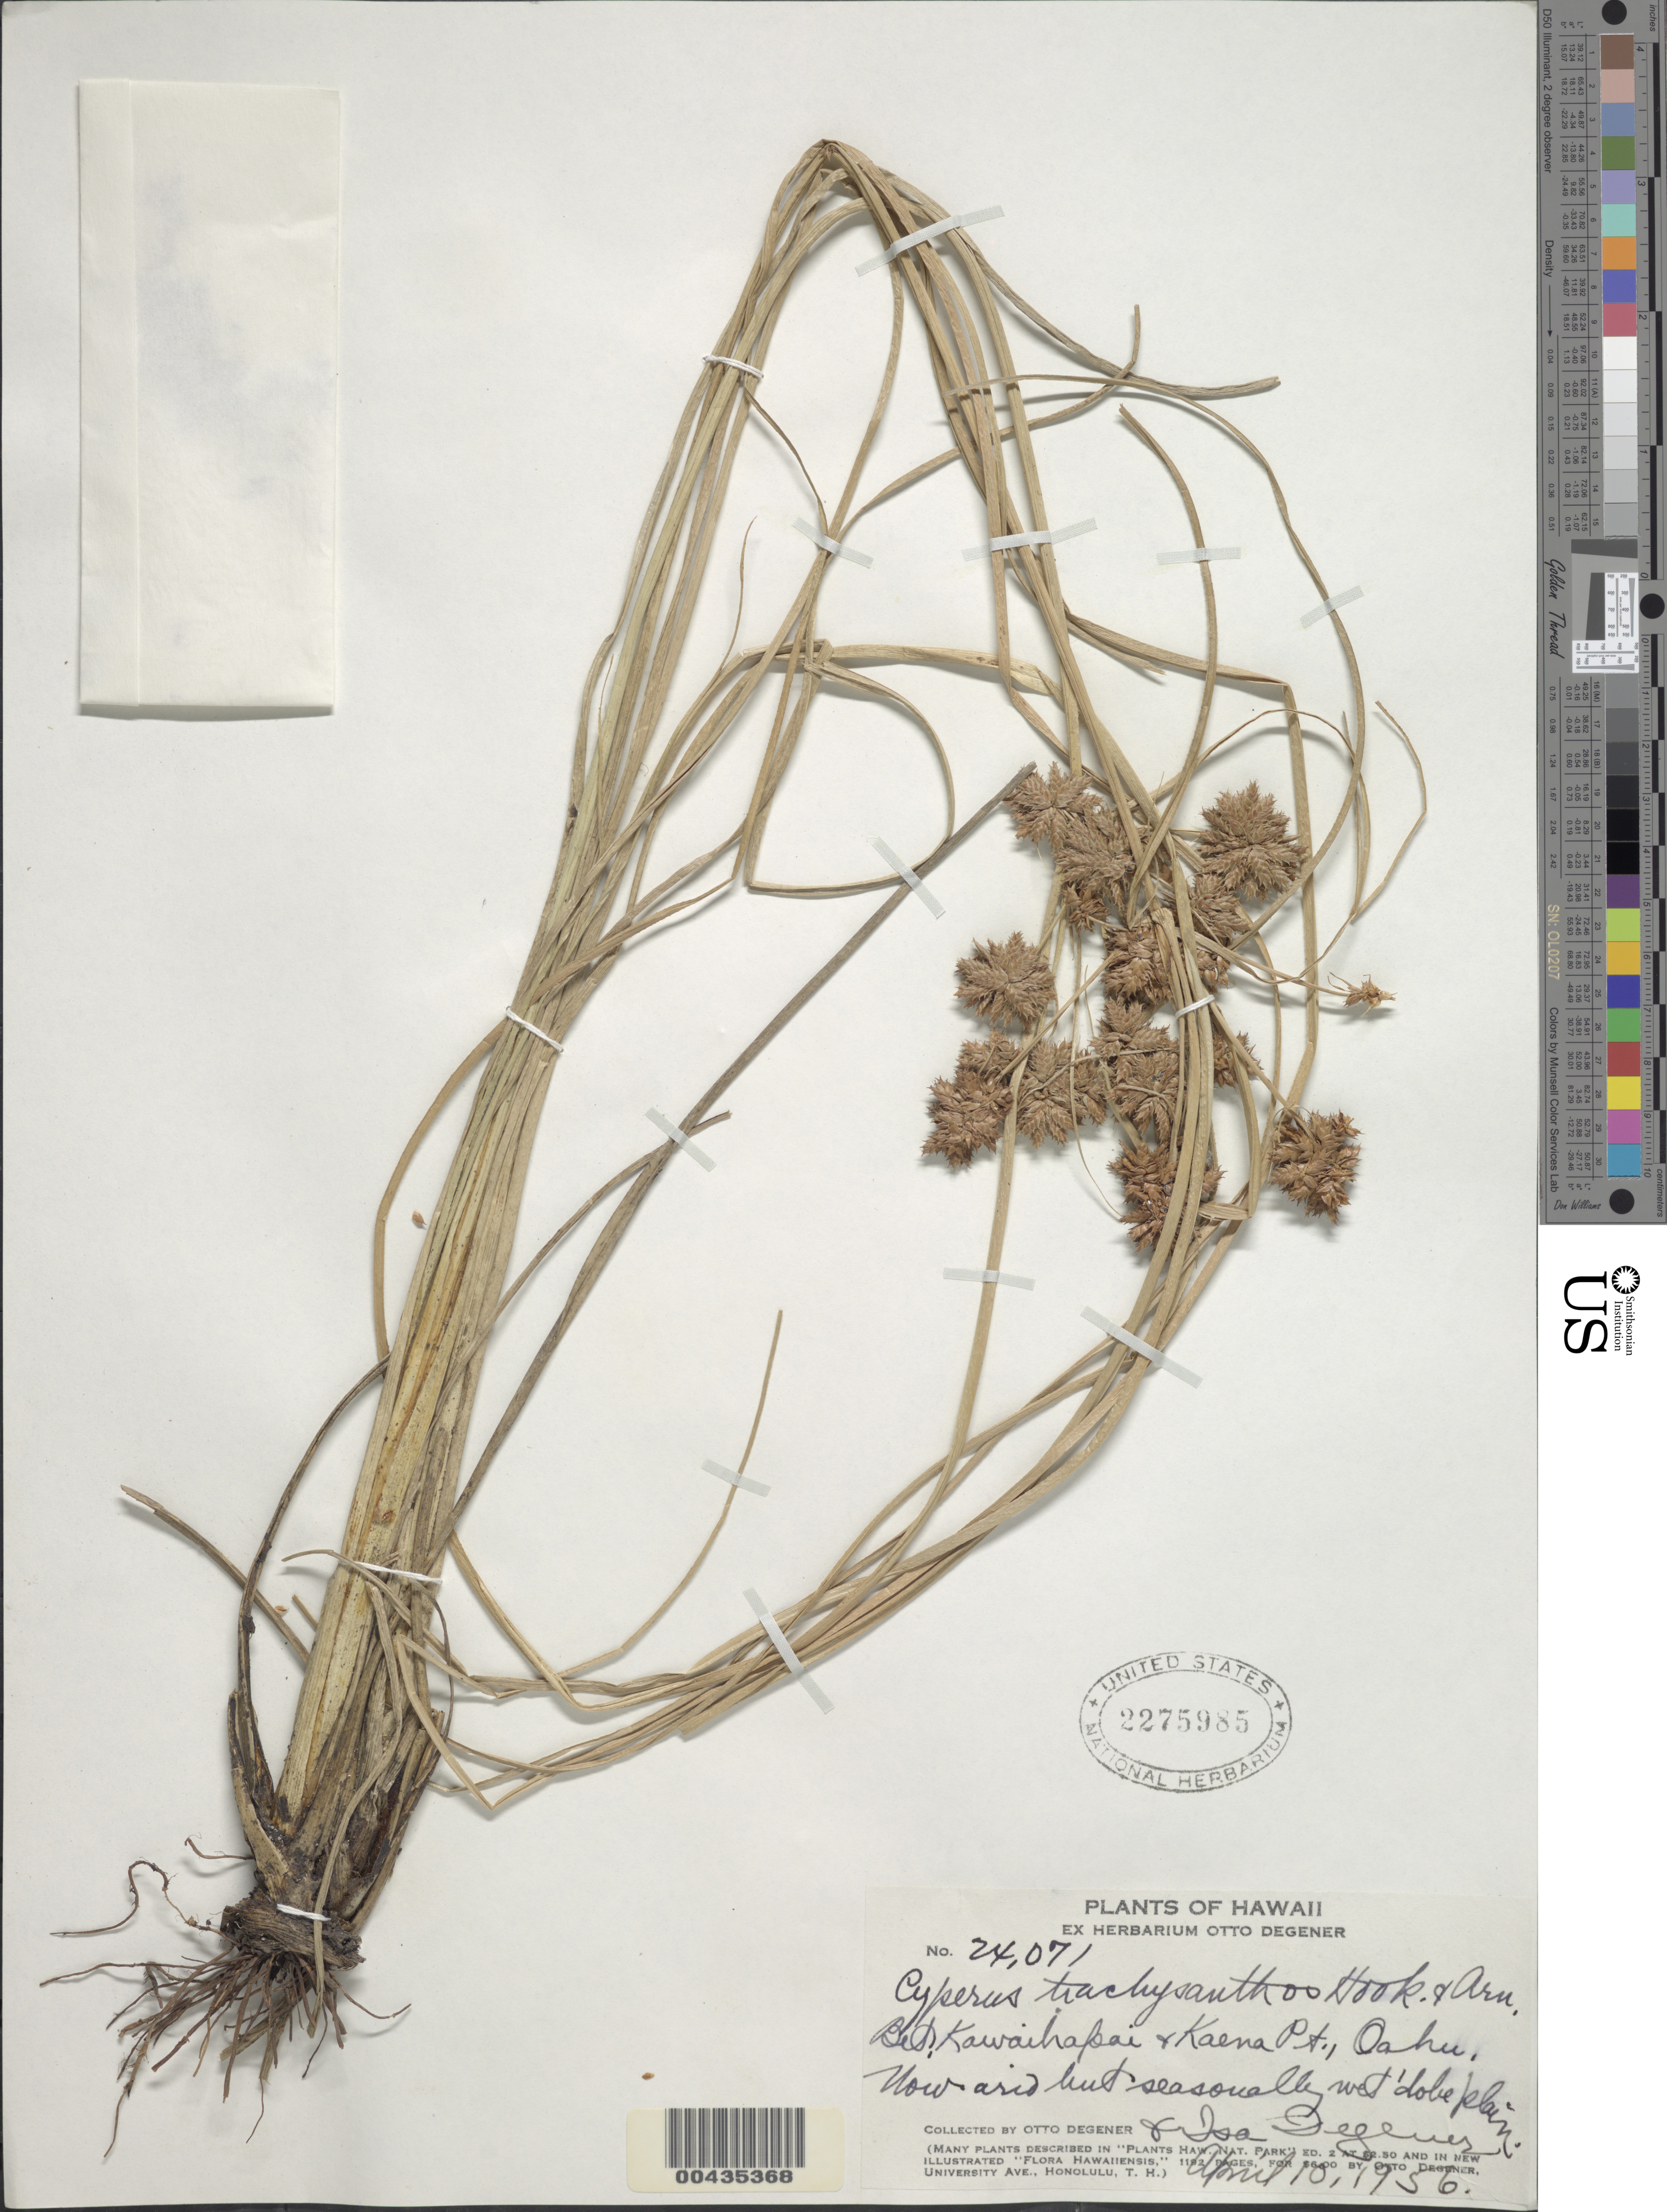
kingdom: Plantae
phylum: Tracheophyta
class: Liliopsida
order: Poales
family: Cyperaceae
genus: Cyperus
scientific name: Cyperus trachysanthos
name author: Hook. & Arn.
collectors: O. Degener & I. Degener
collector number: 24071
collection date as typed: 10 Apr 1956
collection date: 1956-04-10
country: United States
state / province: Hawaii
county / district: Honolulu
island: Oahu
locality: Between Kawaihapai and Kaena Point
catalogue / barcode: US 2275985